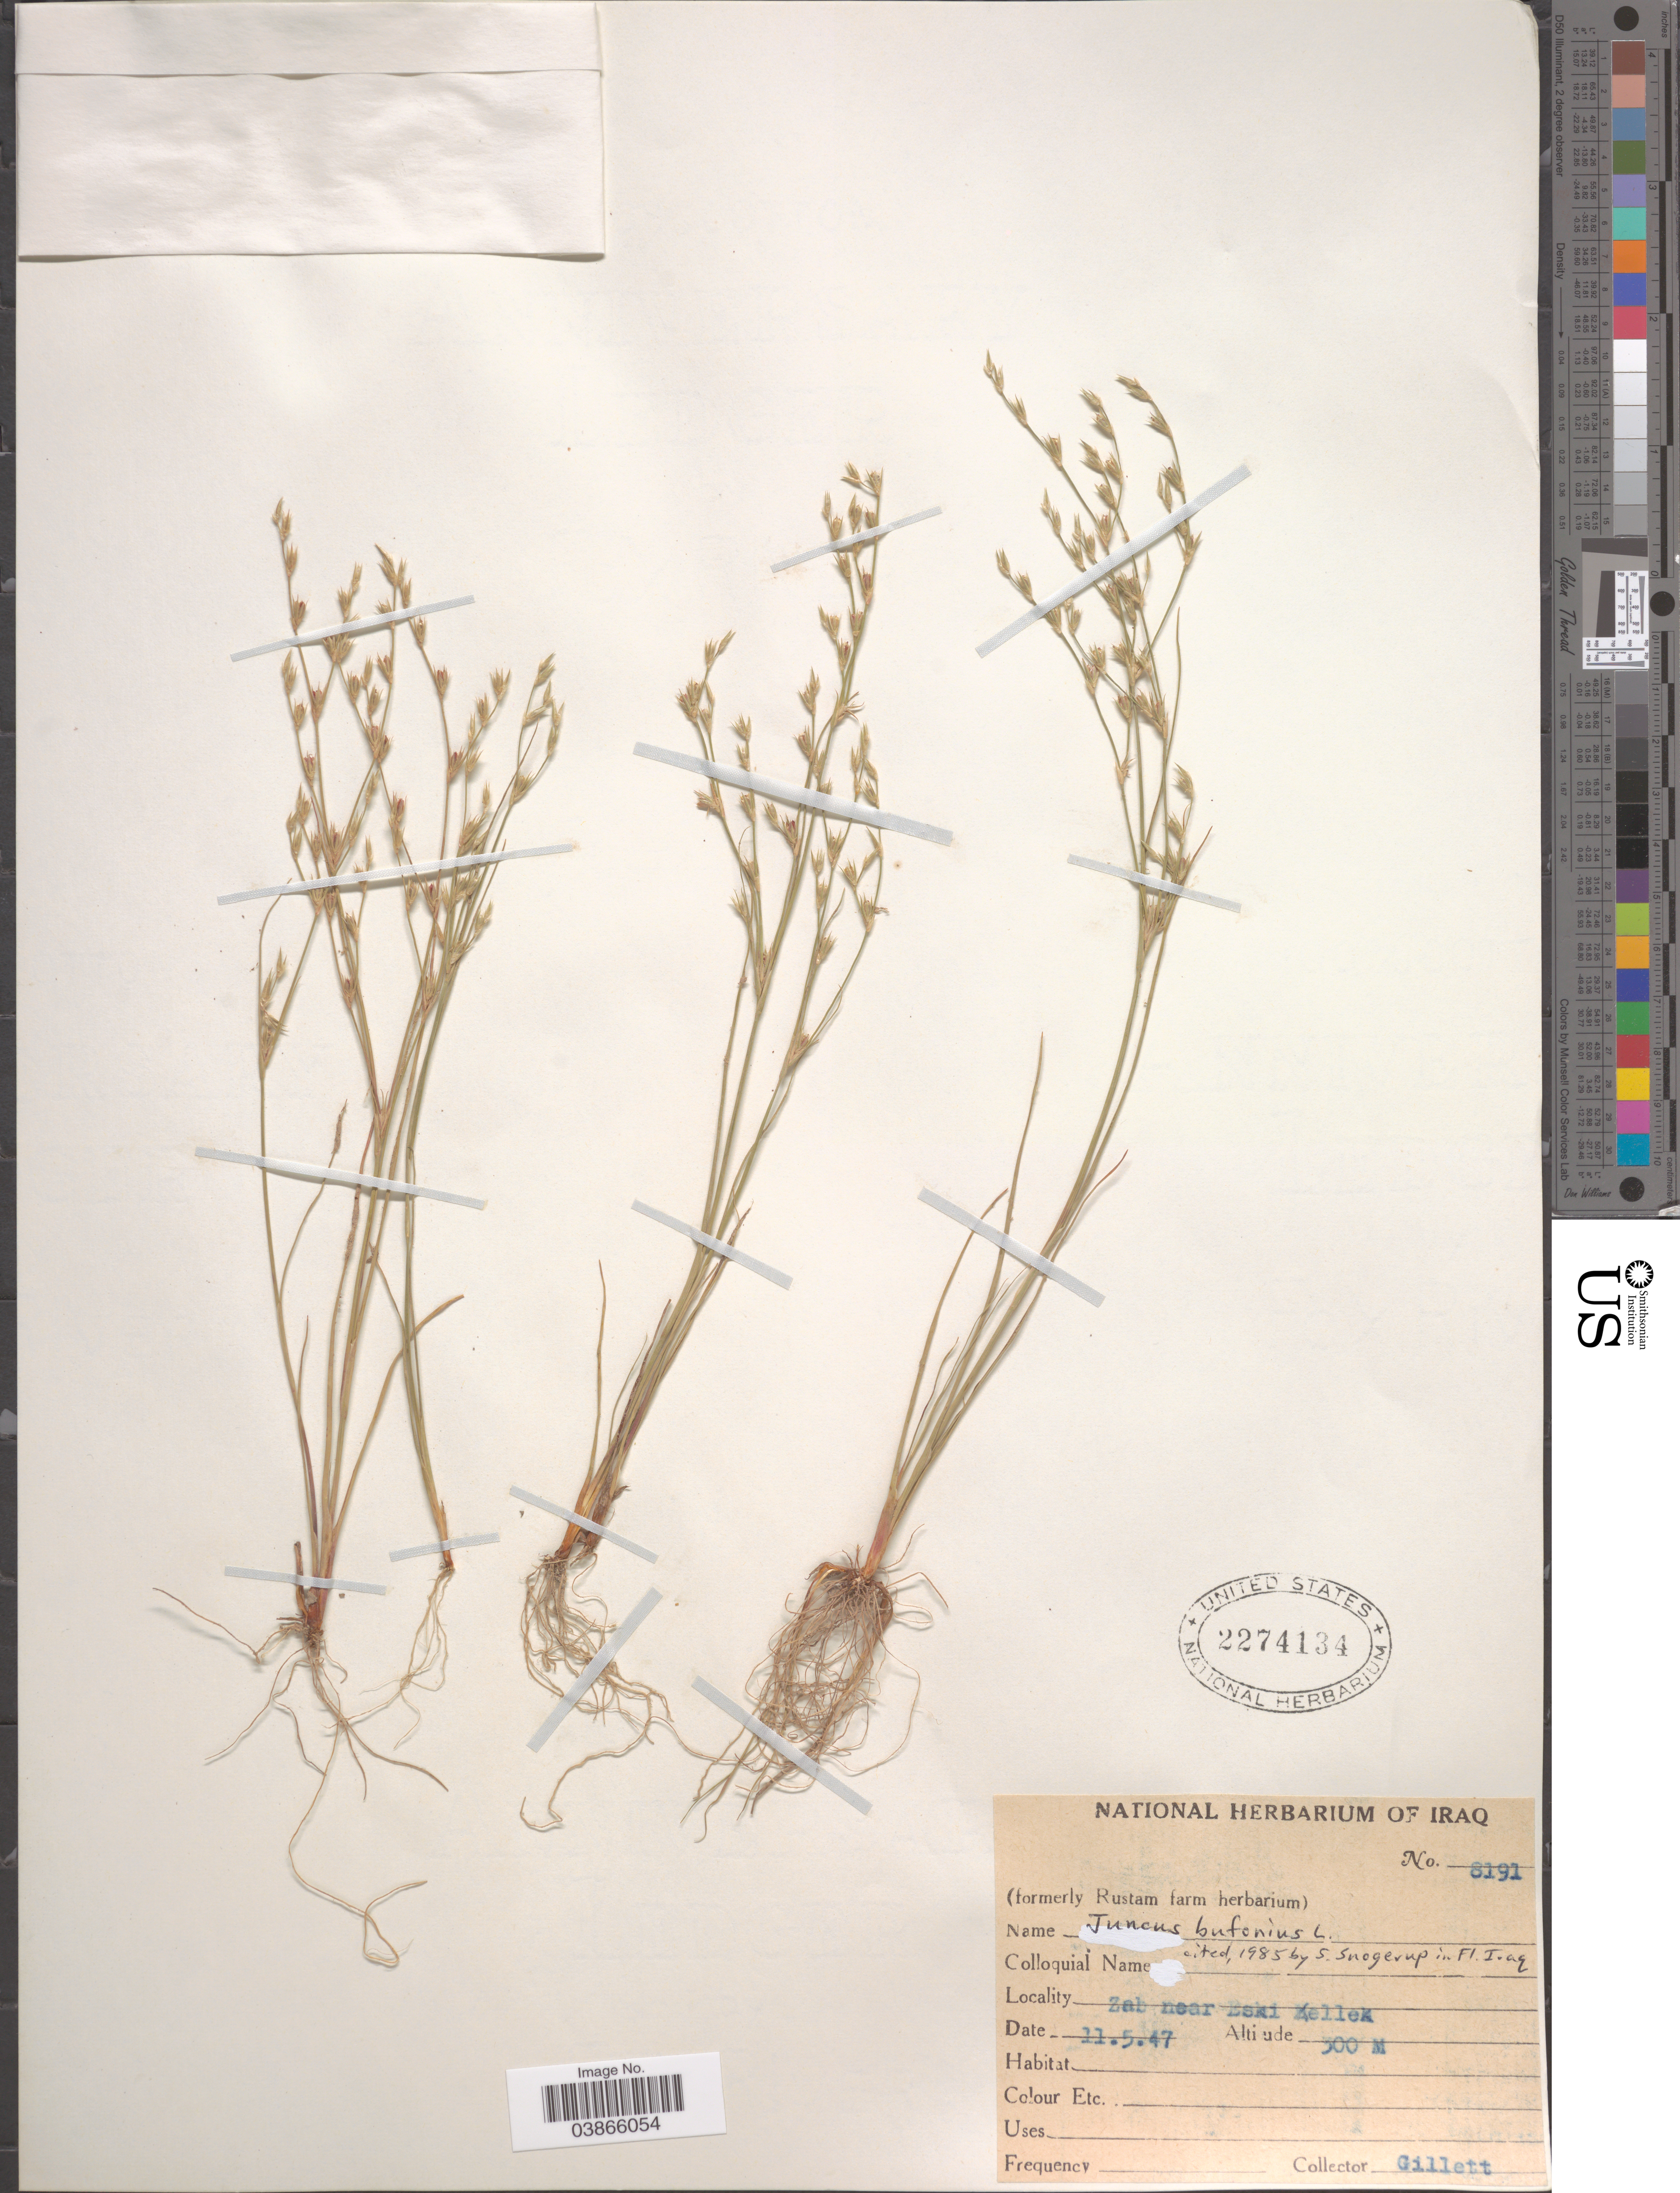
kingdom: Plantae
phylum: Tracheophyta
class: Liliopsida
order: Poales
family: Juncaceae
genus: Juncus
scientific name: Juncus bufonius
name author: L.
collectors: Gillett, --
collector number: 8191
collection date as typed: Transcribed d/m/y: 11/5/47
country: Iraq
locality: Zab near Eski Xellek.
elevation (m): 300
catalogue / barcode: US 2274134